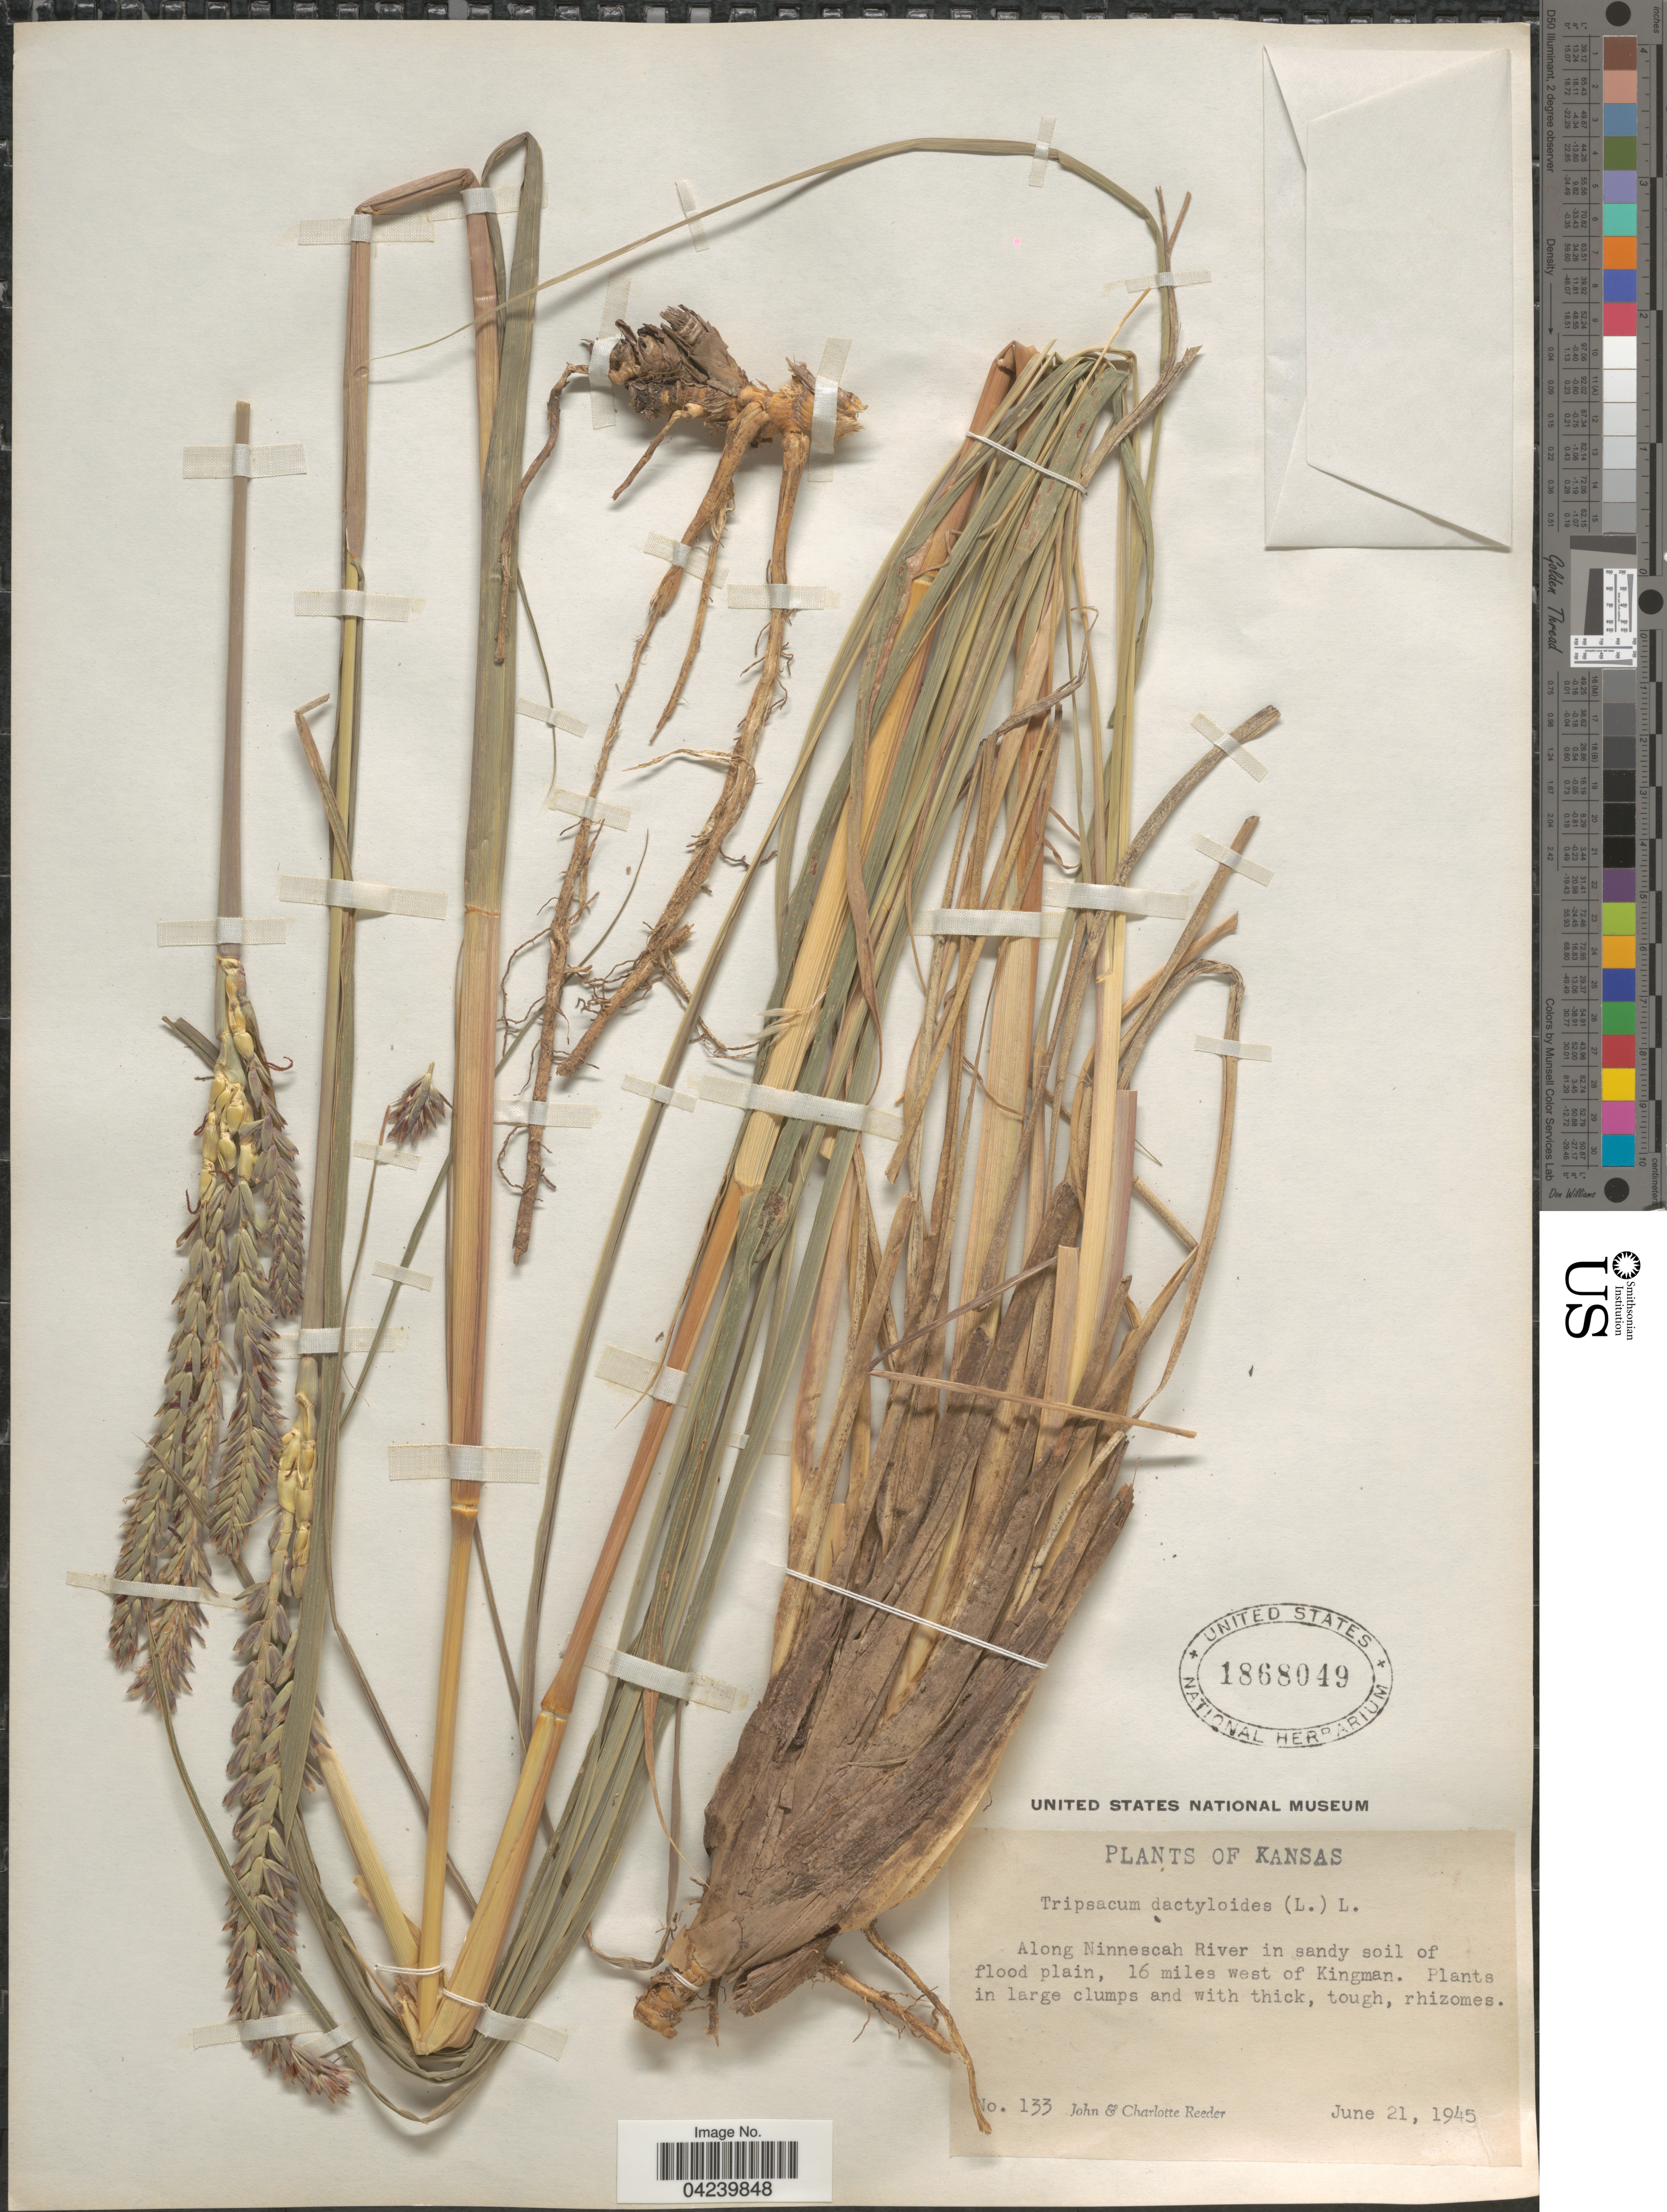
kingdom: Plantae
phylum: Tracheophyta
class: Liliopsida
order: Poales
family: Poaceae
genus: Tripsacum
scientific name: Tripsacum dactyloides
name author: (L.) L.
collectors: J. R. Reeder & C. G. Reeder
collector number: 133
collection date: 1945-06-21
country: United States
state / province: Kansas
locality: Along Ninnescah River in sandy soil of flood plain, 16 miles west of Kingman.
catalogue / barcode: US 1868049